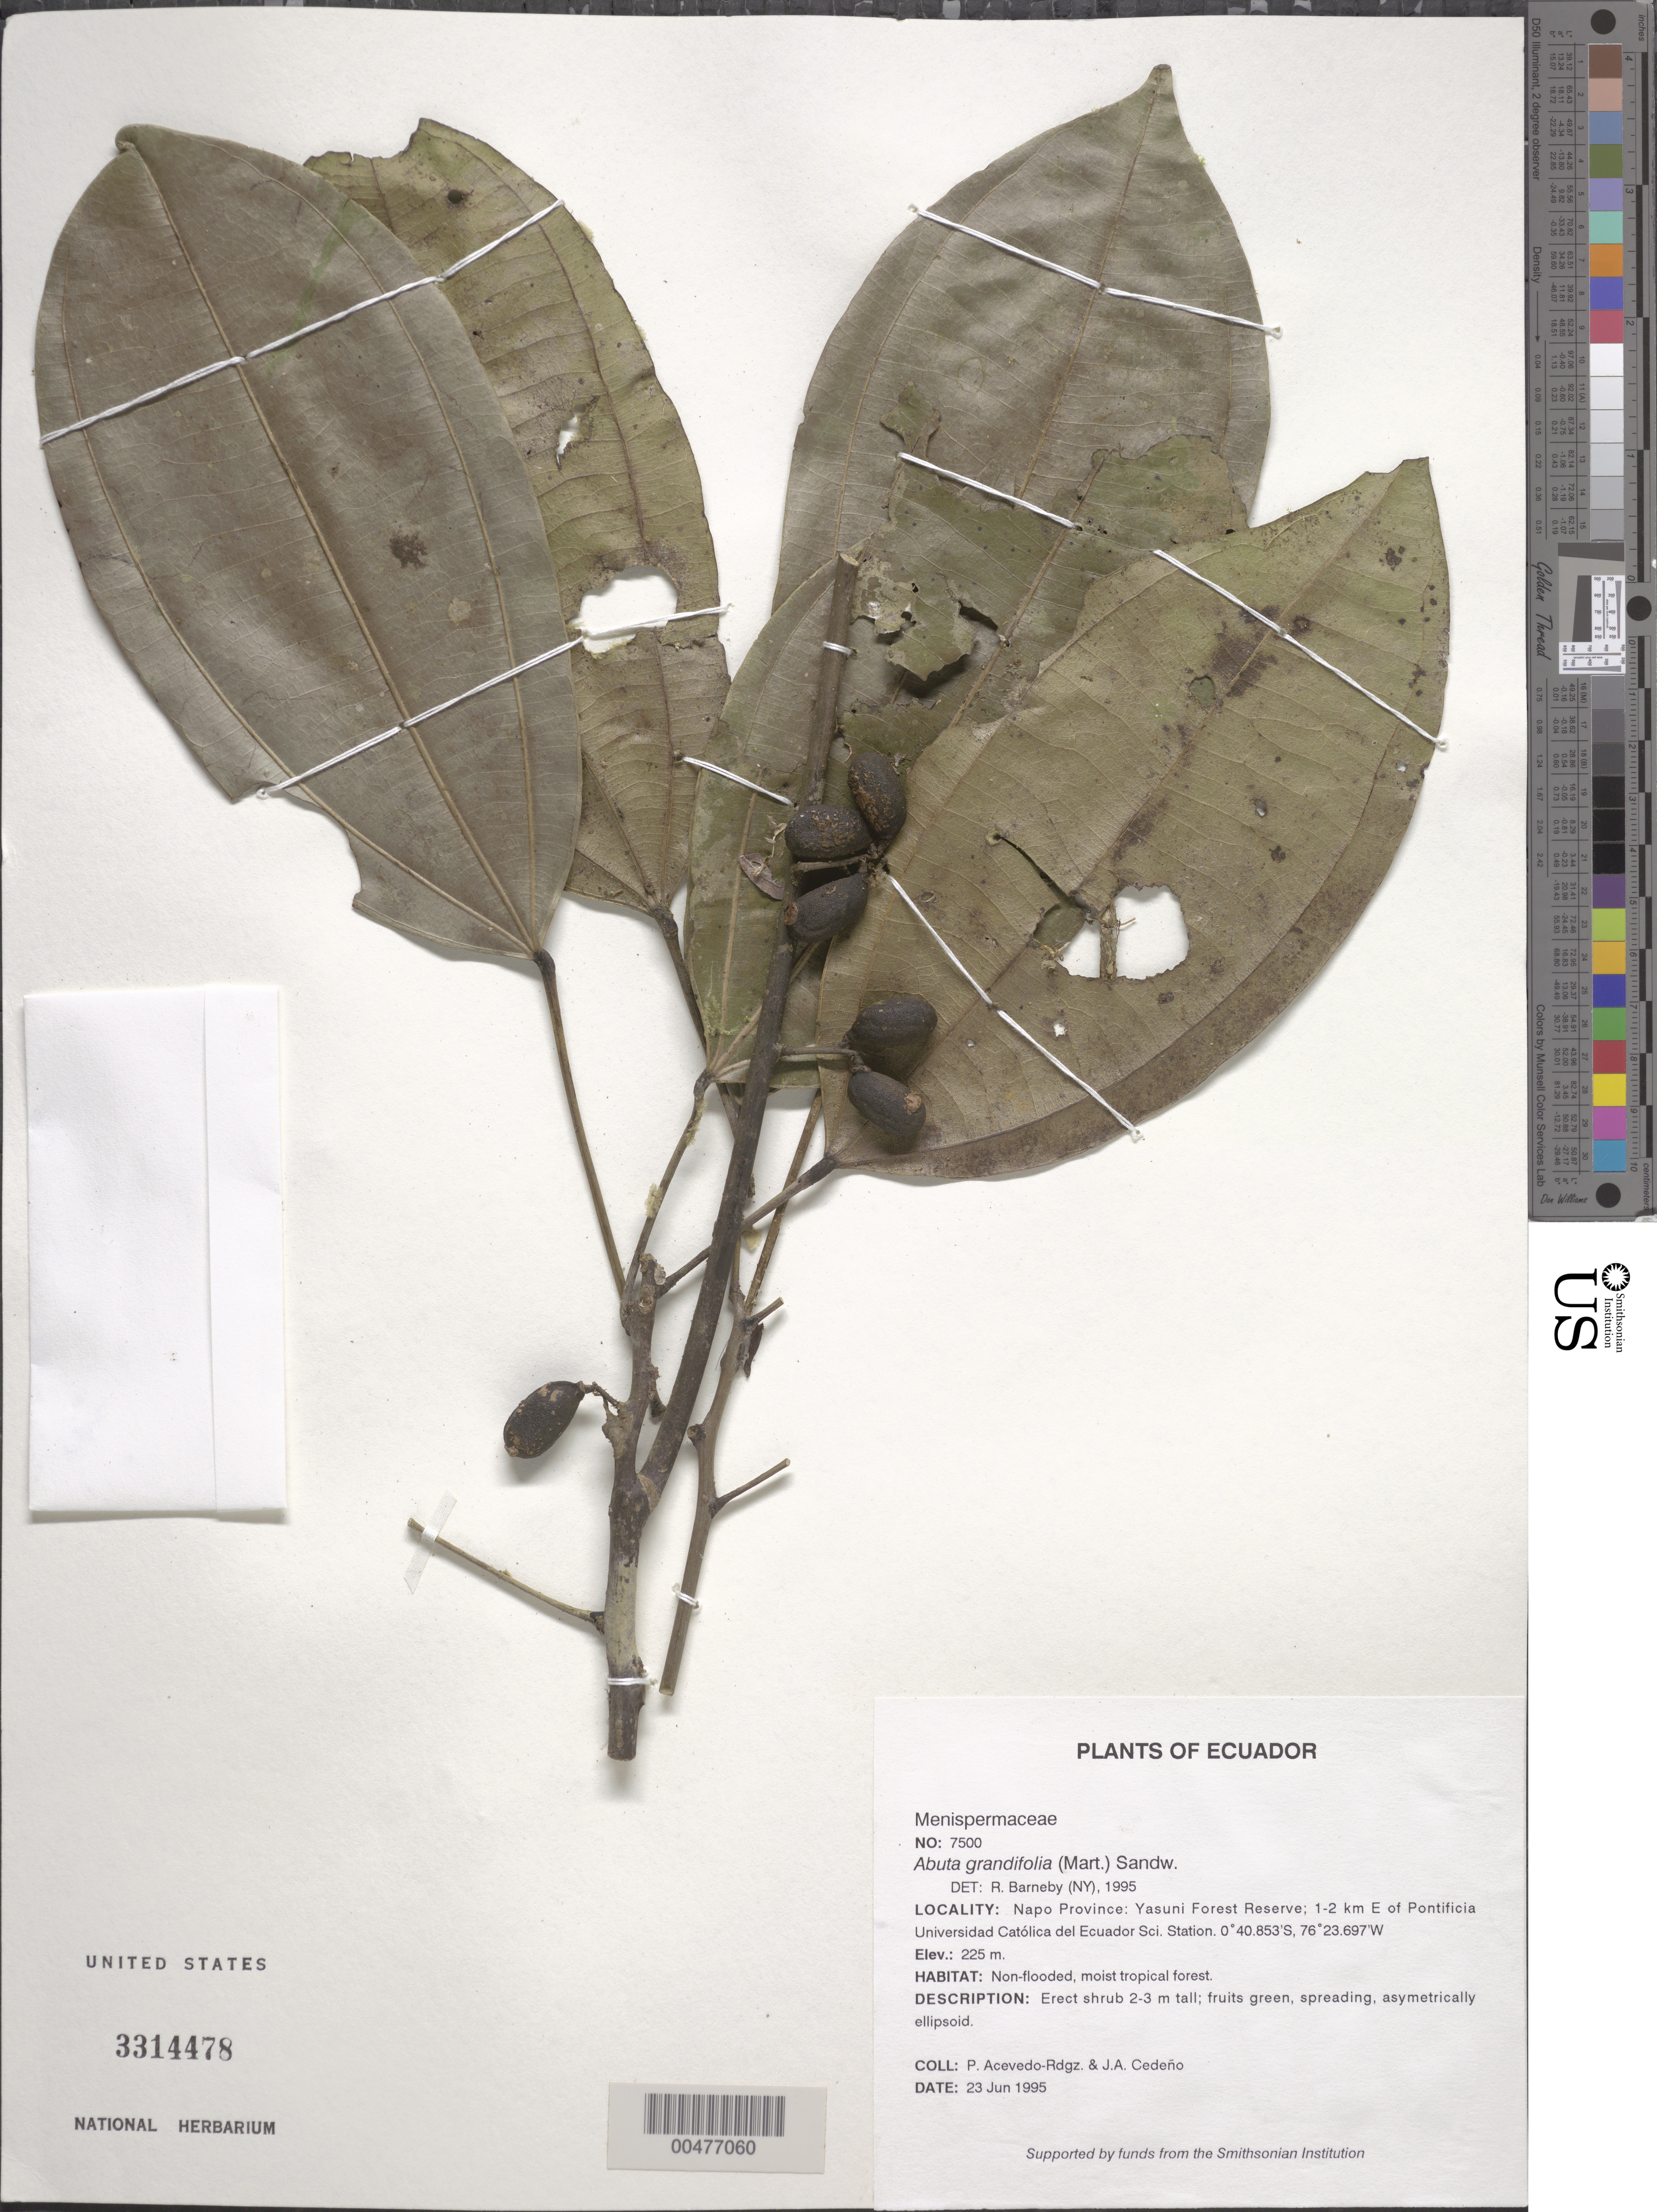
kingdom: Plantae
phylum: Tracheophyta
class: Magnoliopsida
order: Ranunculales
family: Menispermaceae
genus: Abuta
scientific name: Abuta grandifolia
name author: (Mart.) Sandwith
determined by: Barneby, Rupert C., (NY)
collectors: P. Acevedo-Rodr. & J. A. Cedeño M.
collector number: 7500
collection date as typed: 23 Jun 1995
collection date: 1995-06-23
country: Ecuador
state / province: Napo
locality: Napo Province: Yasuni Forest Reserve; 1-2 km E of Pontificia Universidad Católica del Ecuador Sci. Station.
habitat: Non-flooded, moist tropical forest.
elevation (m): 225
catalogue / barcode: US 3314478